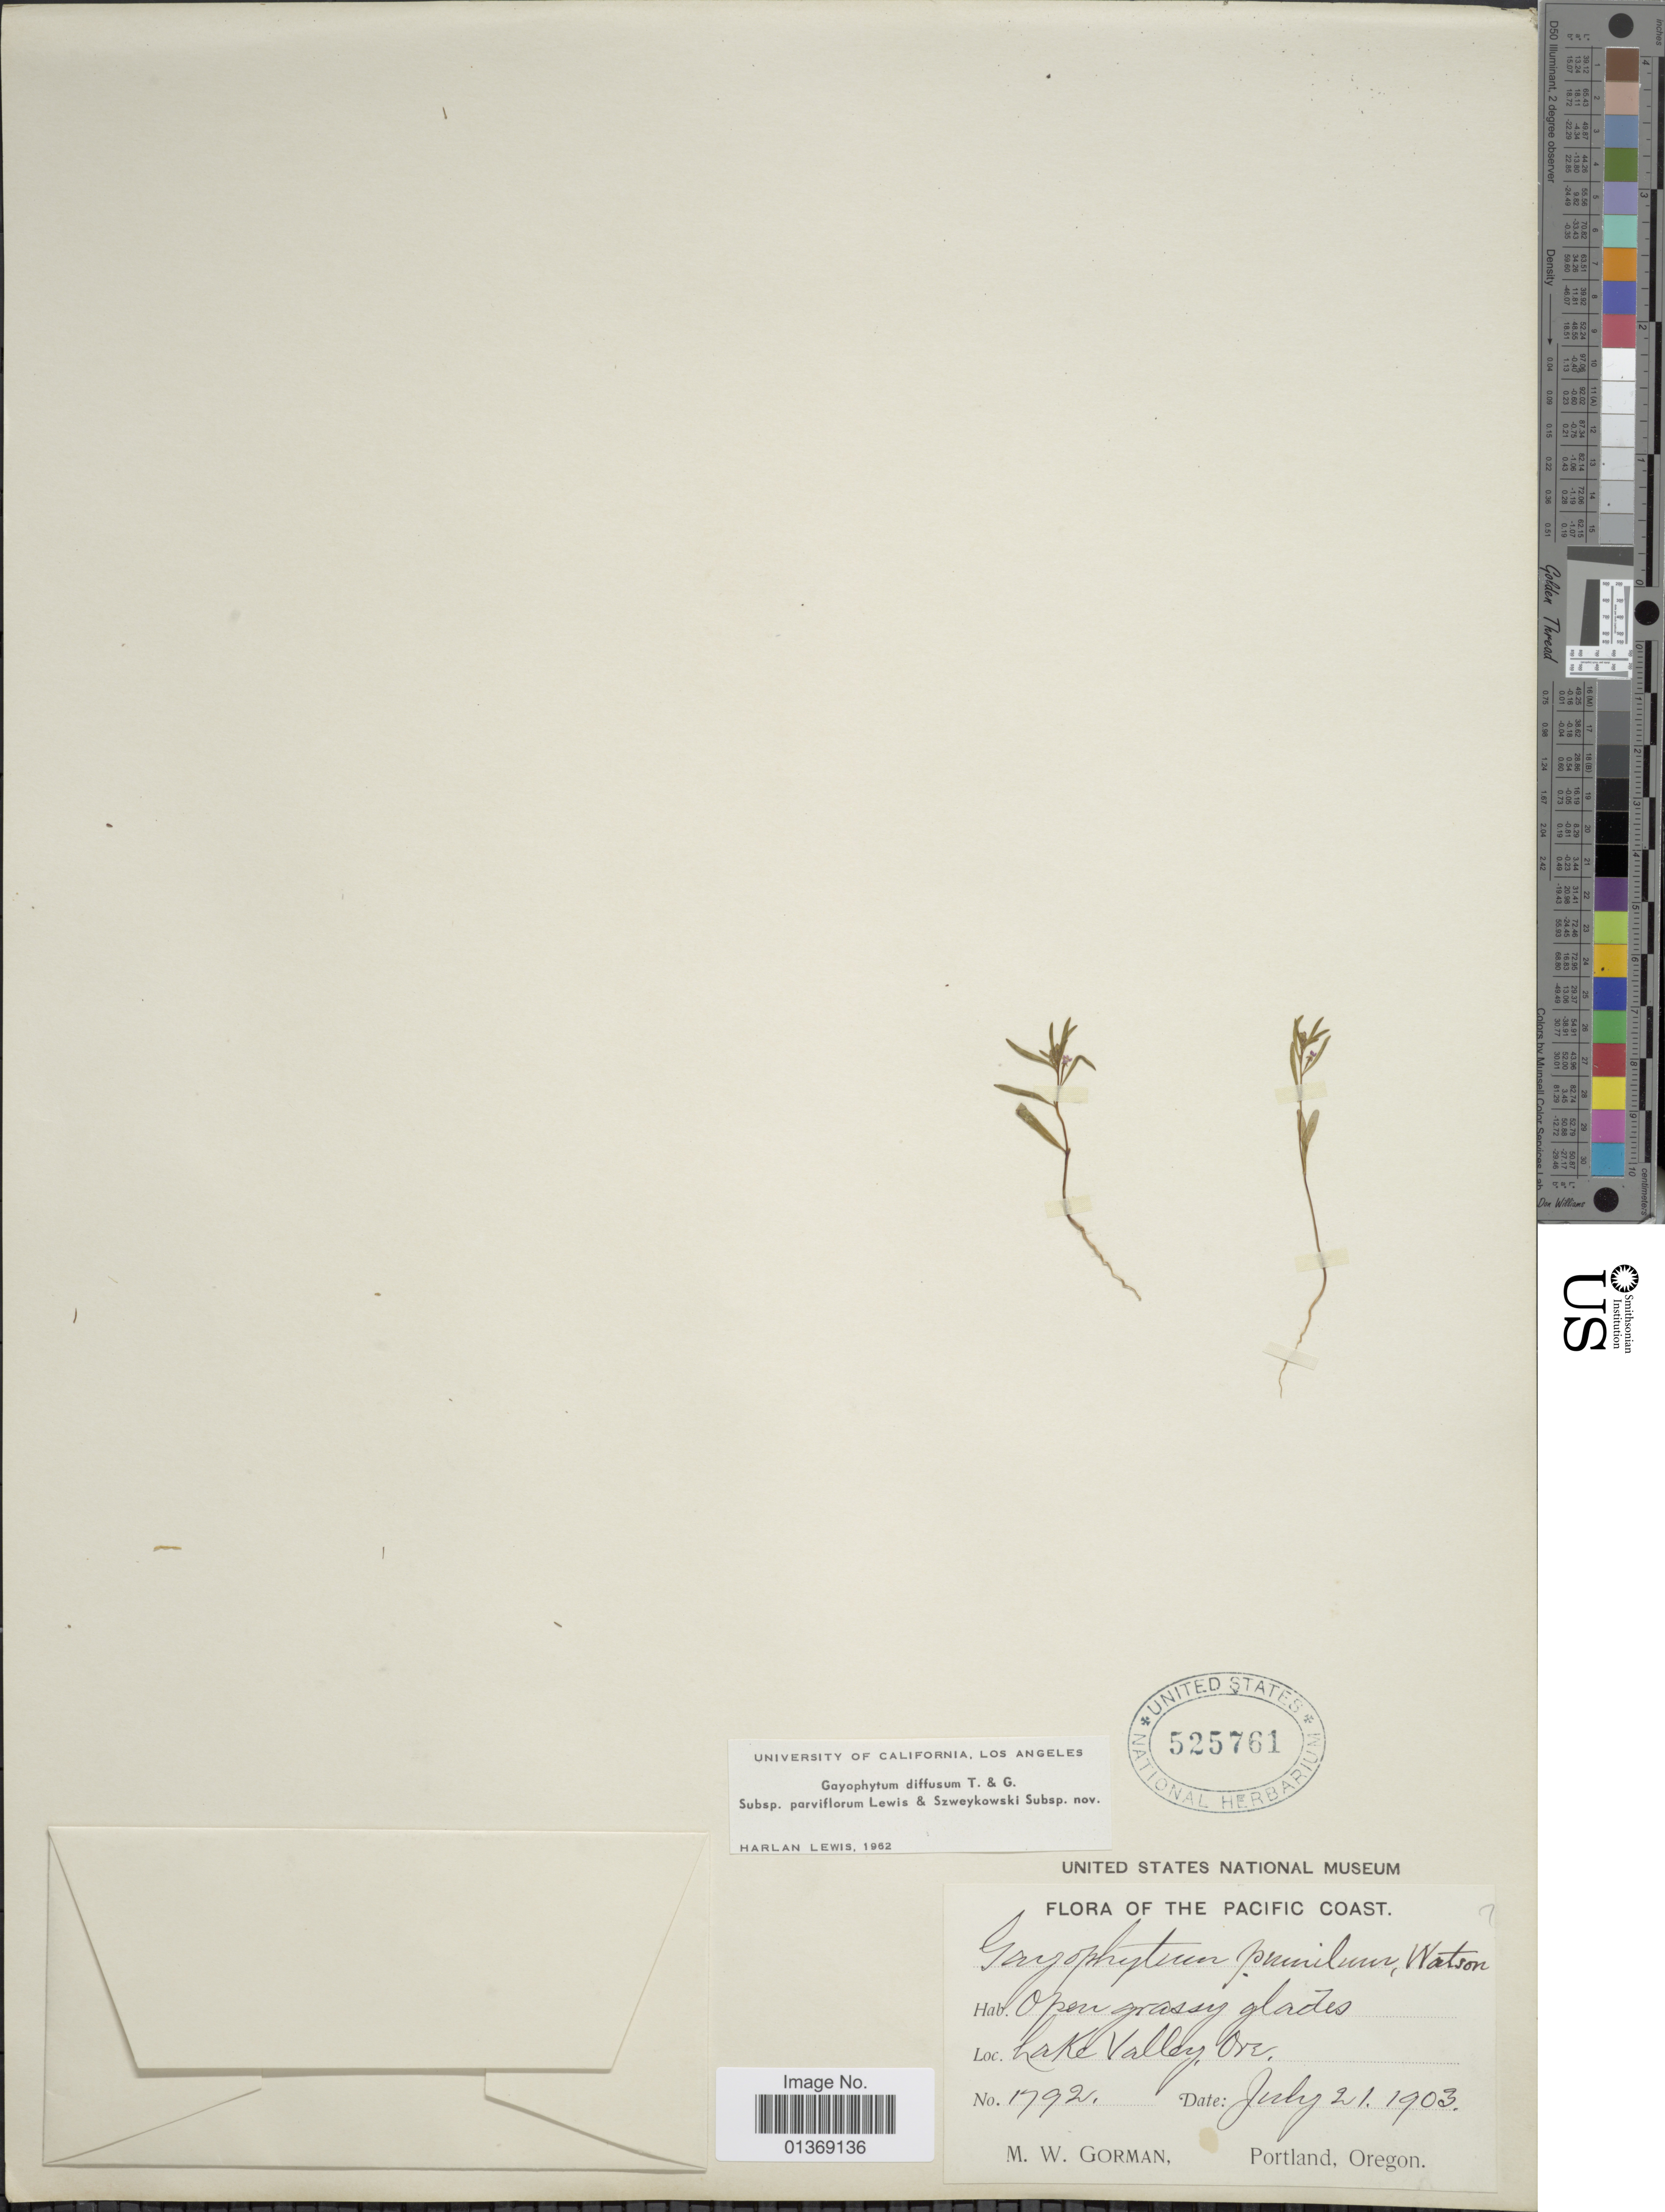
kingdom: Plantae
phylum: Tracheophyta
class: Magnoliopsida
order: Myrtales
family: Onagraceae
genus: Gayophytum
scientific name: Gayophytum diffusum subsp. parviflorum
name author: F. H. Lewis & Szweyk.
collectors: M. W. Gorman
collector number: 1792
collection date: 1903-07-21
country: United States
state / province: Oregon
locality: The Pacific Coast, Lake Valley, Portland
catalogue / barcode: US 525761